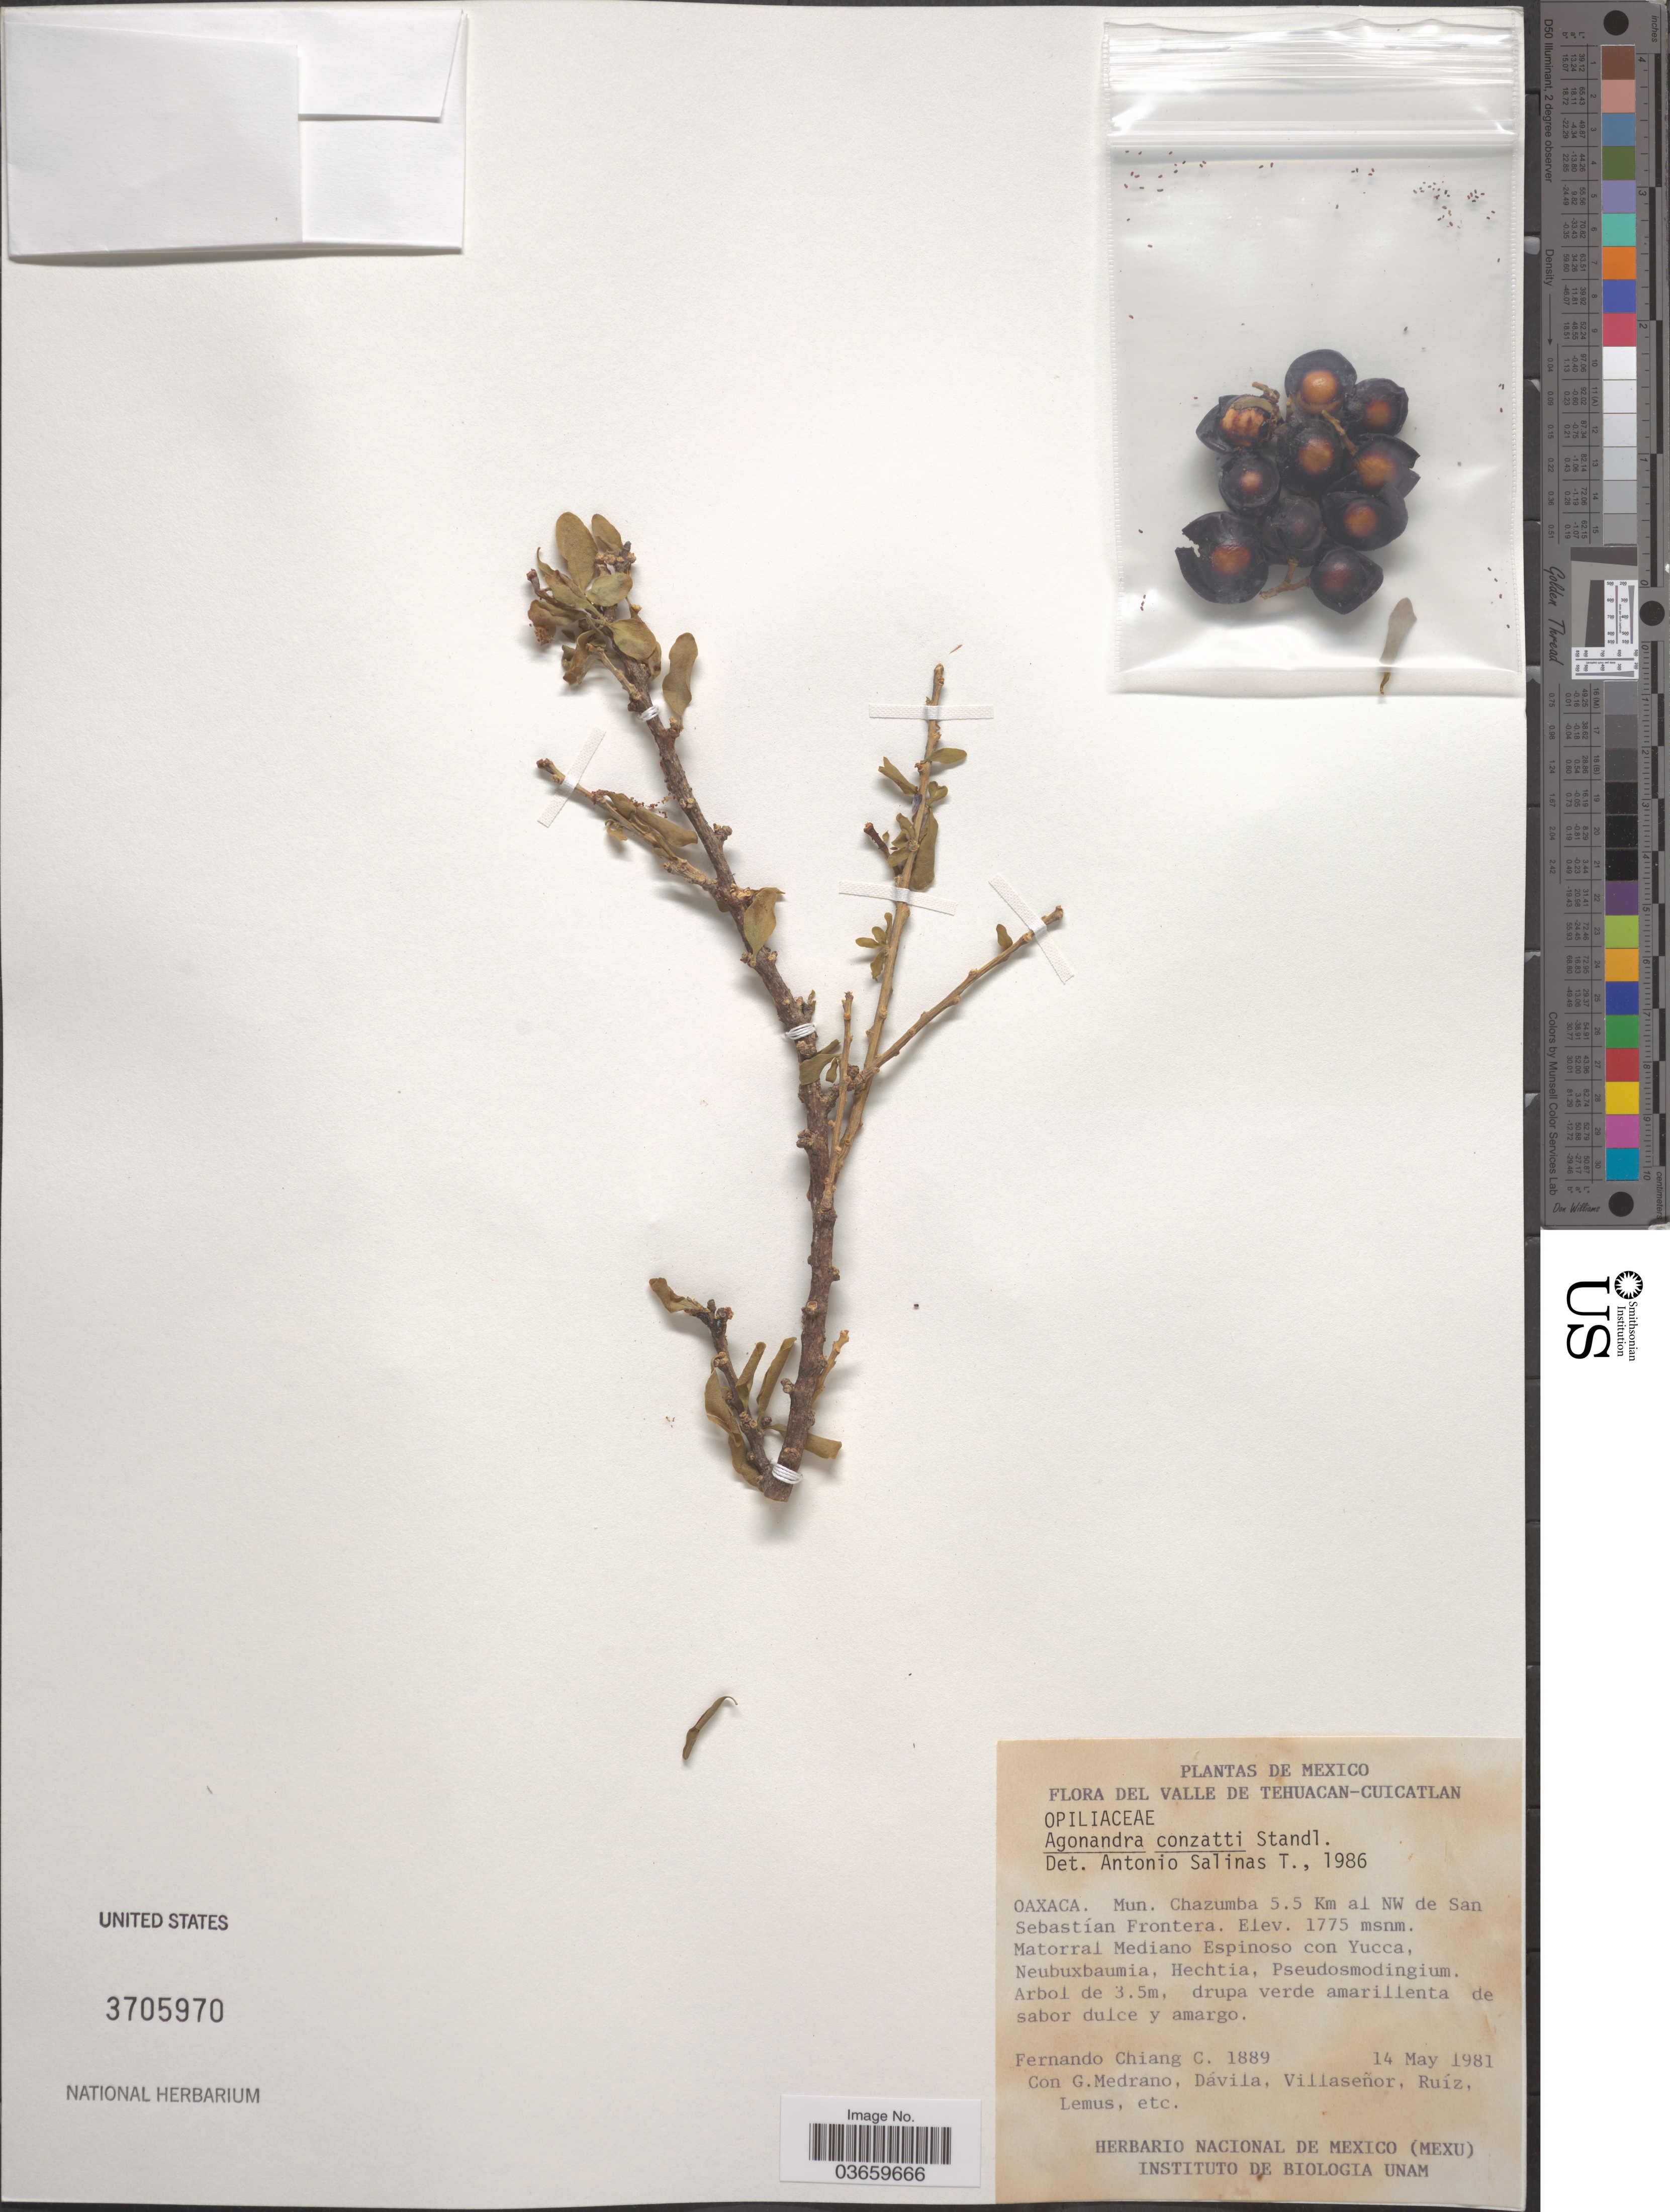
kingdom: Plantae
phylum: Tracheophyta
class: Magnoliopsida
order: Santalales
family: Opiliaceae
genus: Agonandra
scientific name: Agonandra conzattii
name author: Standl.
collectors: F. Chiang C., G. Medrano, -. Davila, -. Villaseñor & et al.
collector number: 1889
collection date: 1981-05-14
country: Mexico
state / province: Oaxaca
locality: Valle de Tehuacan-Cuicatlan. Mun. Chazumba 5.5 Km al NW de San Sebastían Frontera.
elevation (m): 1775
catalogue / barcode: US 3705970